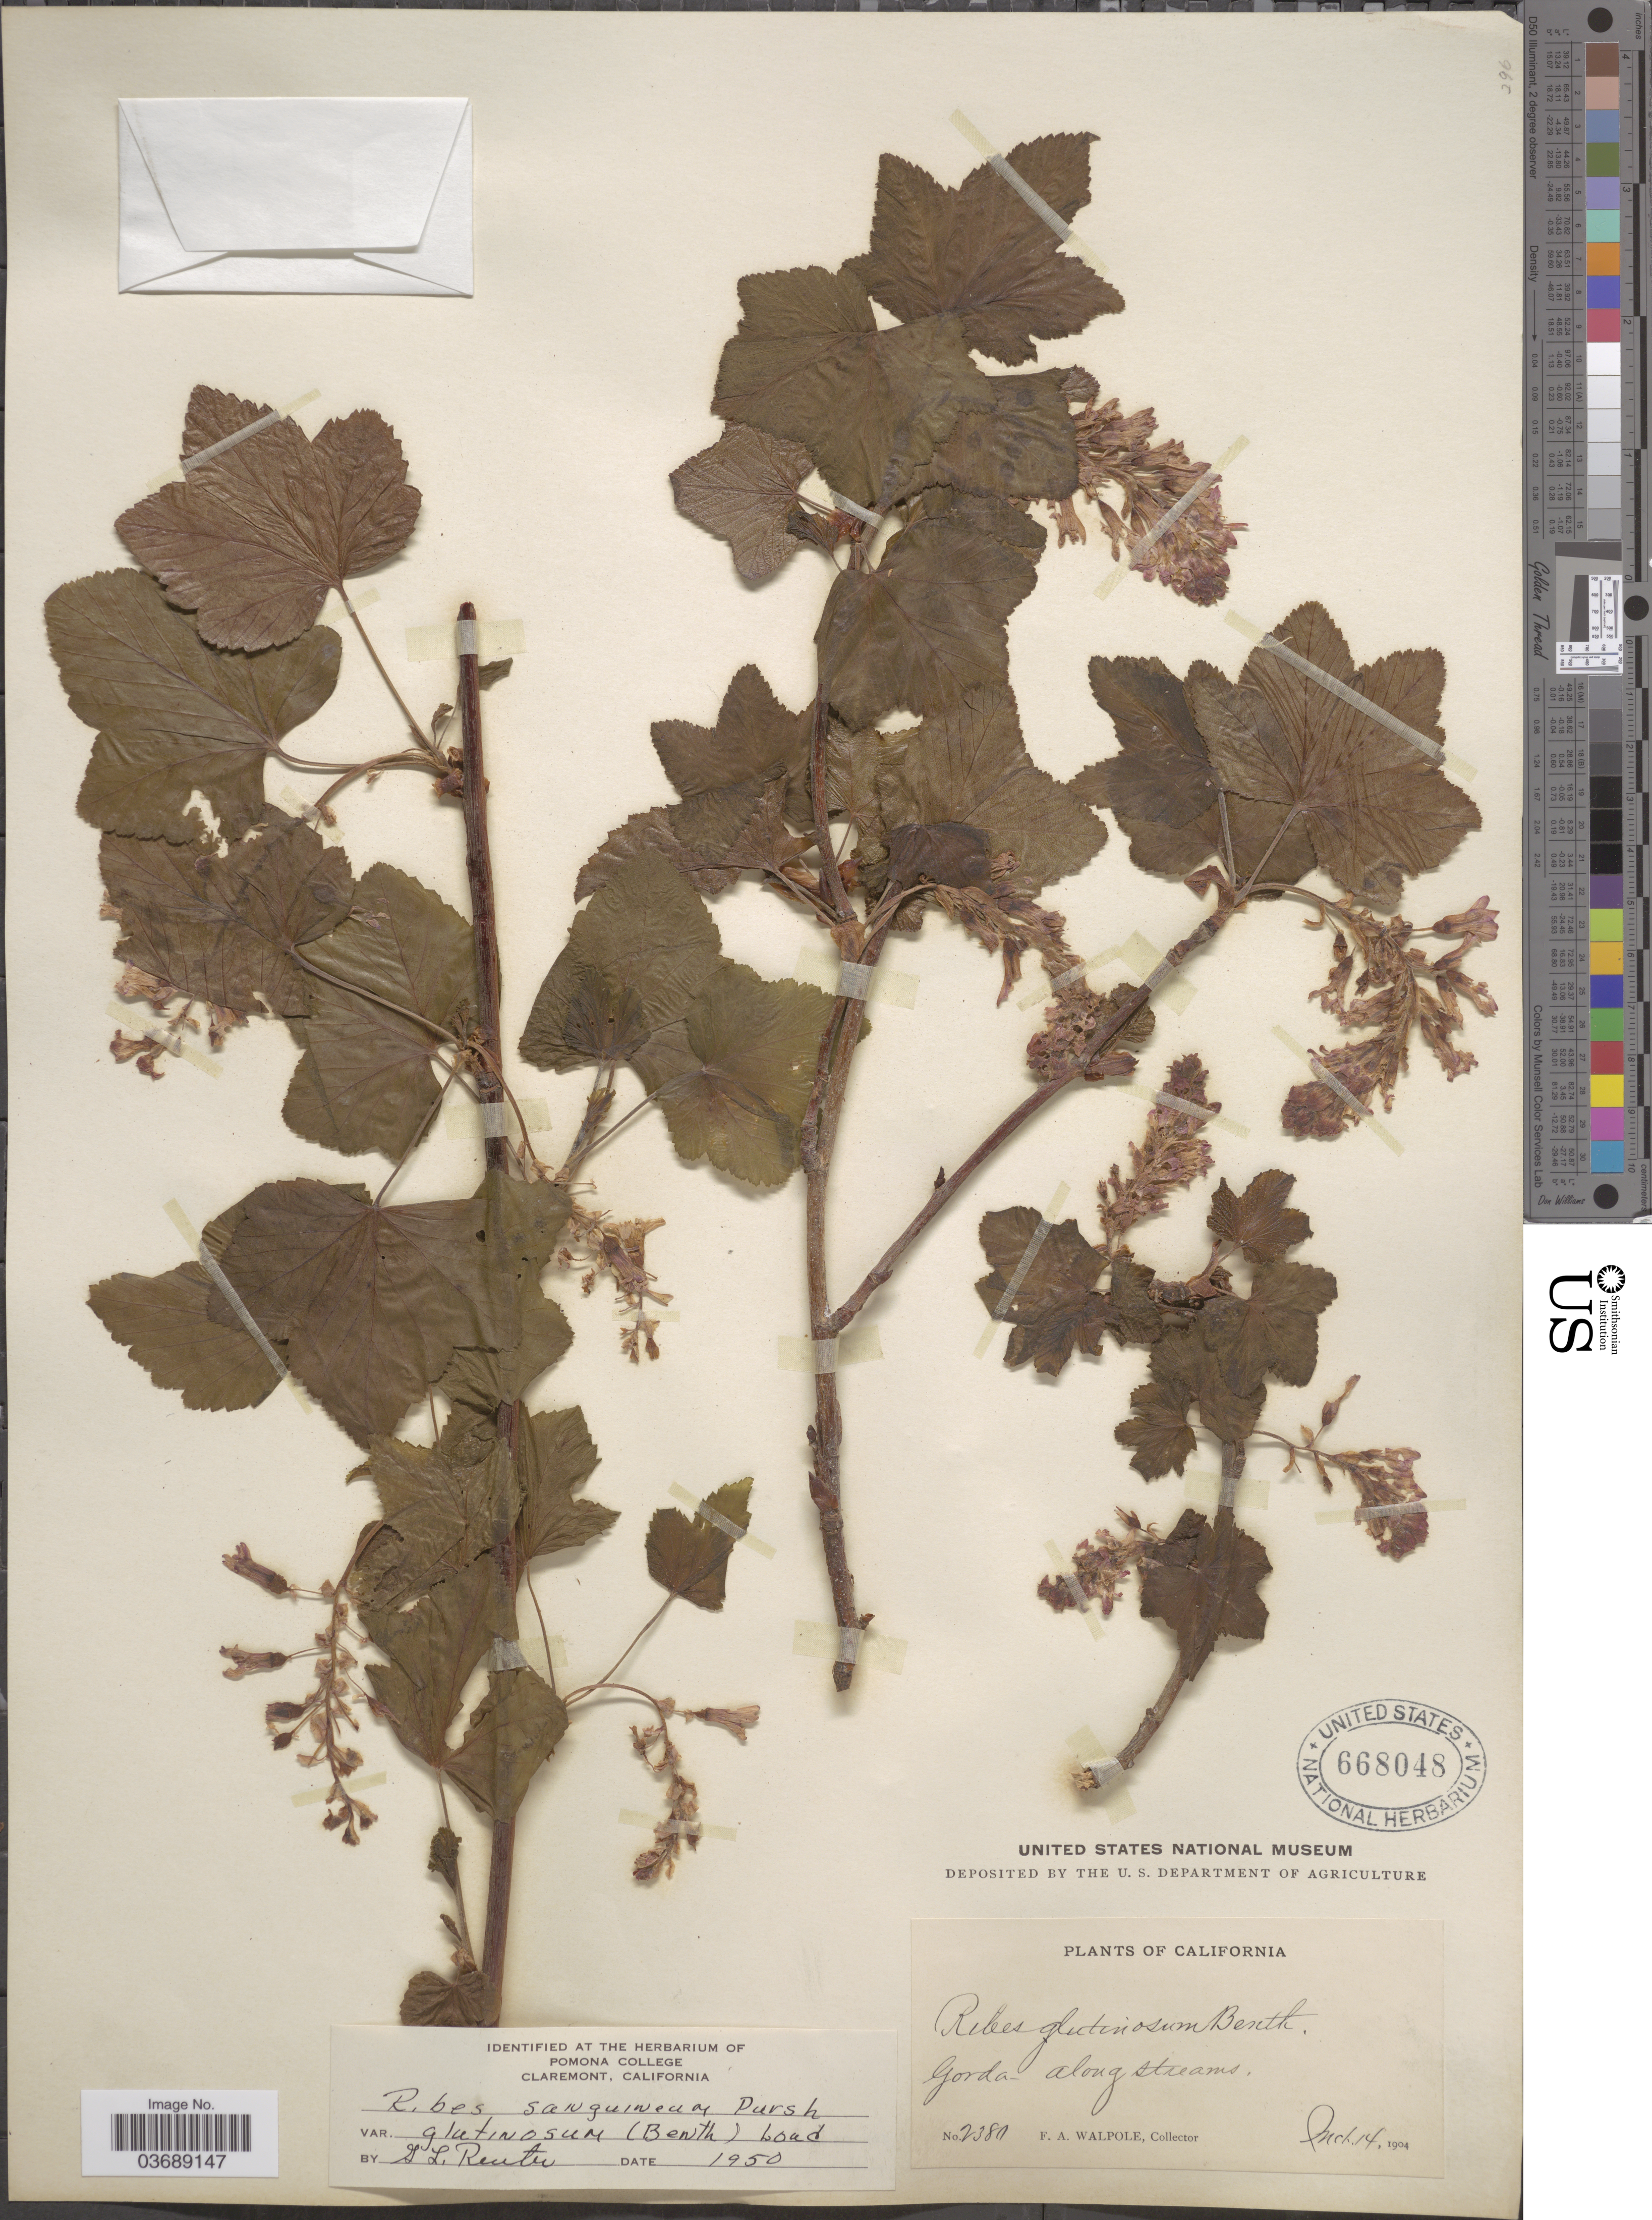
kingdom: Plantae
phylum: Tracheophyta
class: Magnoliopsida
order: Saxifragales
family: Grossulariaceae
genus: Ribes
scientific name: Ribes sanguineum var. glutinosum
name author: (Benth.) Loudon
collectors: F. Walpole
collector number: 2380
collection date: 1904-03-14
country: United States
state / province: California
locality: Gorda - along streams.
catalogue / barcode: US 668048